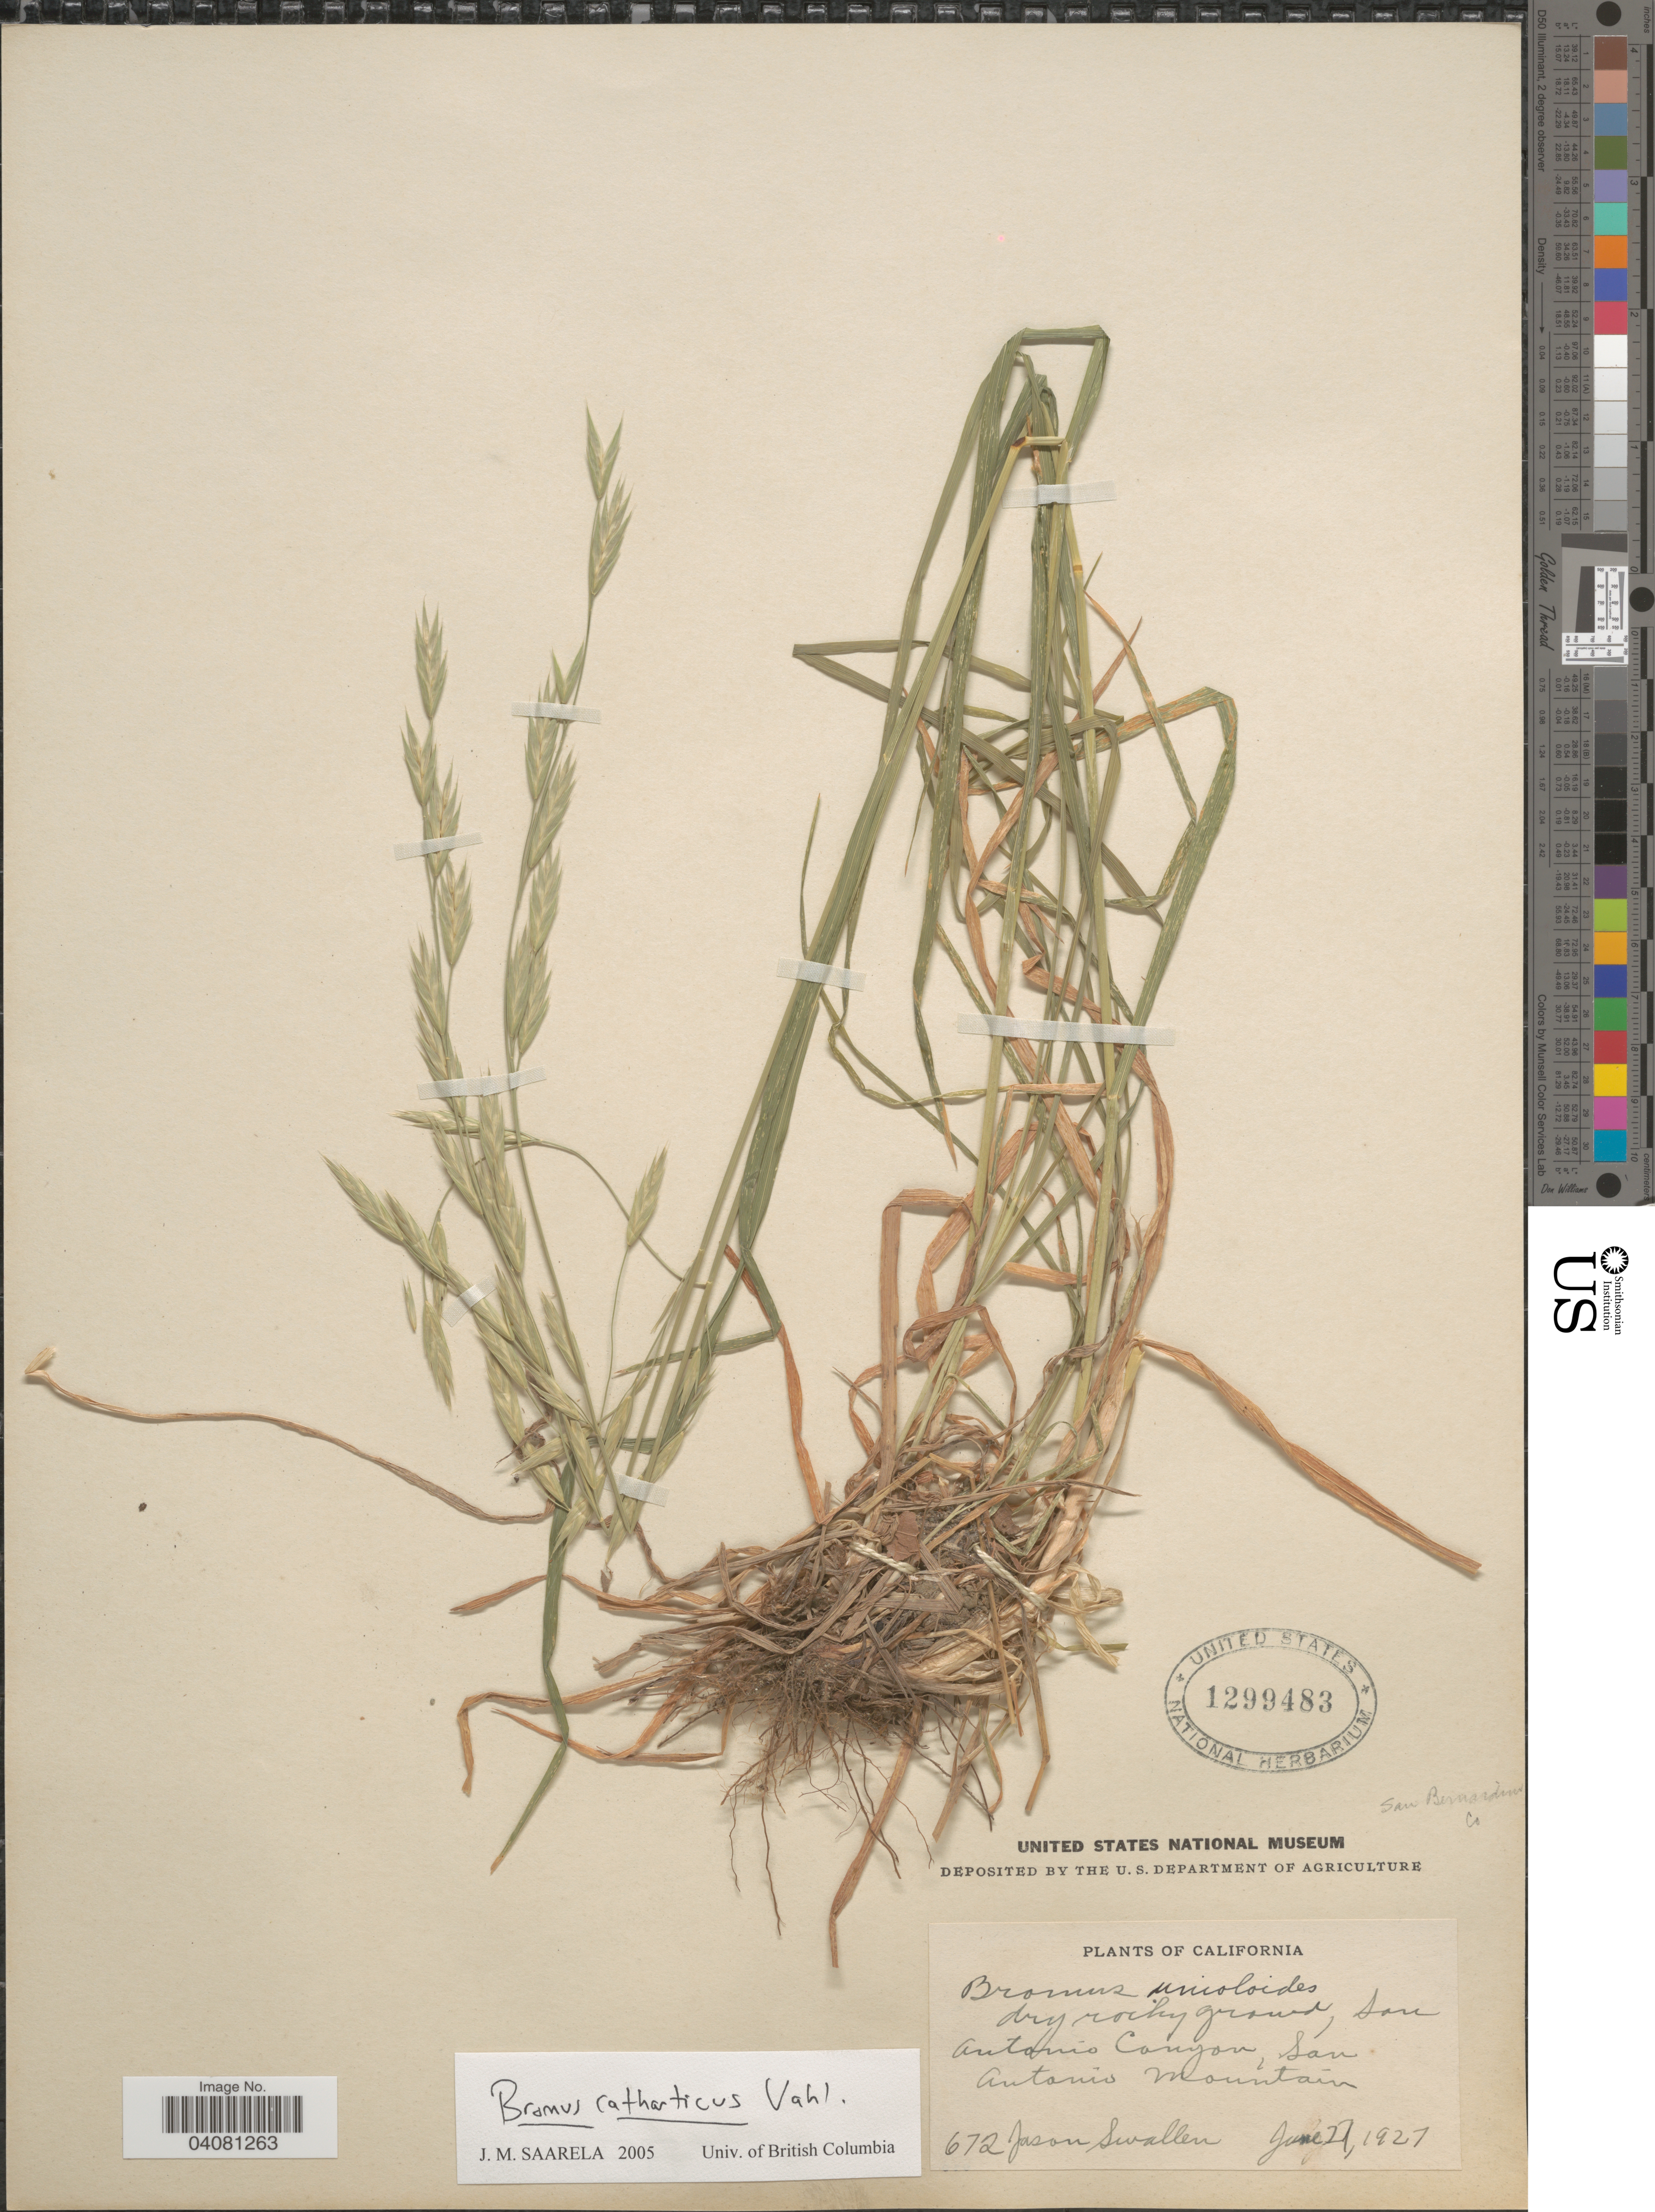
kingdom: Plantae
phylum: Tracheophyta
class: Liliopsida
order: Poales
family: Poaceae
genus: Bromus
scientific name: Bromus catharticus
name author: Vahl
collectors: J. R. Swallen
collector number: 672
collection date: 1927-06-27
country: United States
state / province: California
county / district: San Bernardino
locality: Dry rocky ground, San Antonio Canyon, San Antonio Mountain. San Bernardino Co.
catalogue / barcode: US 1299483